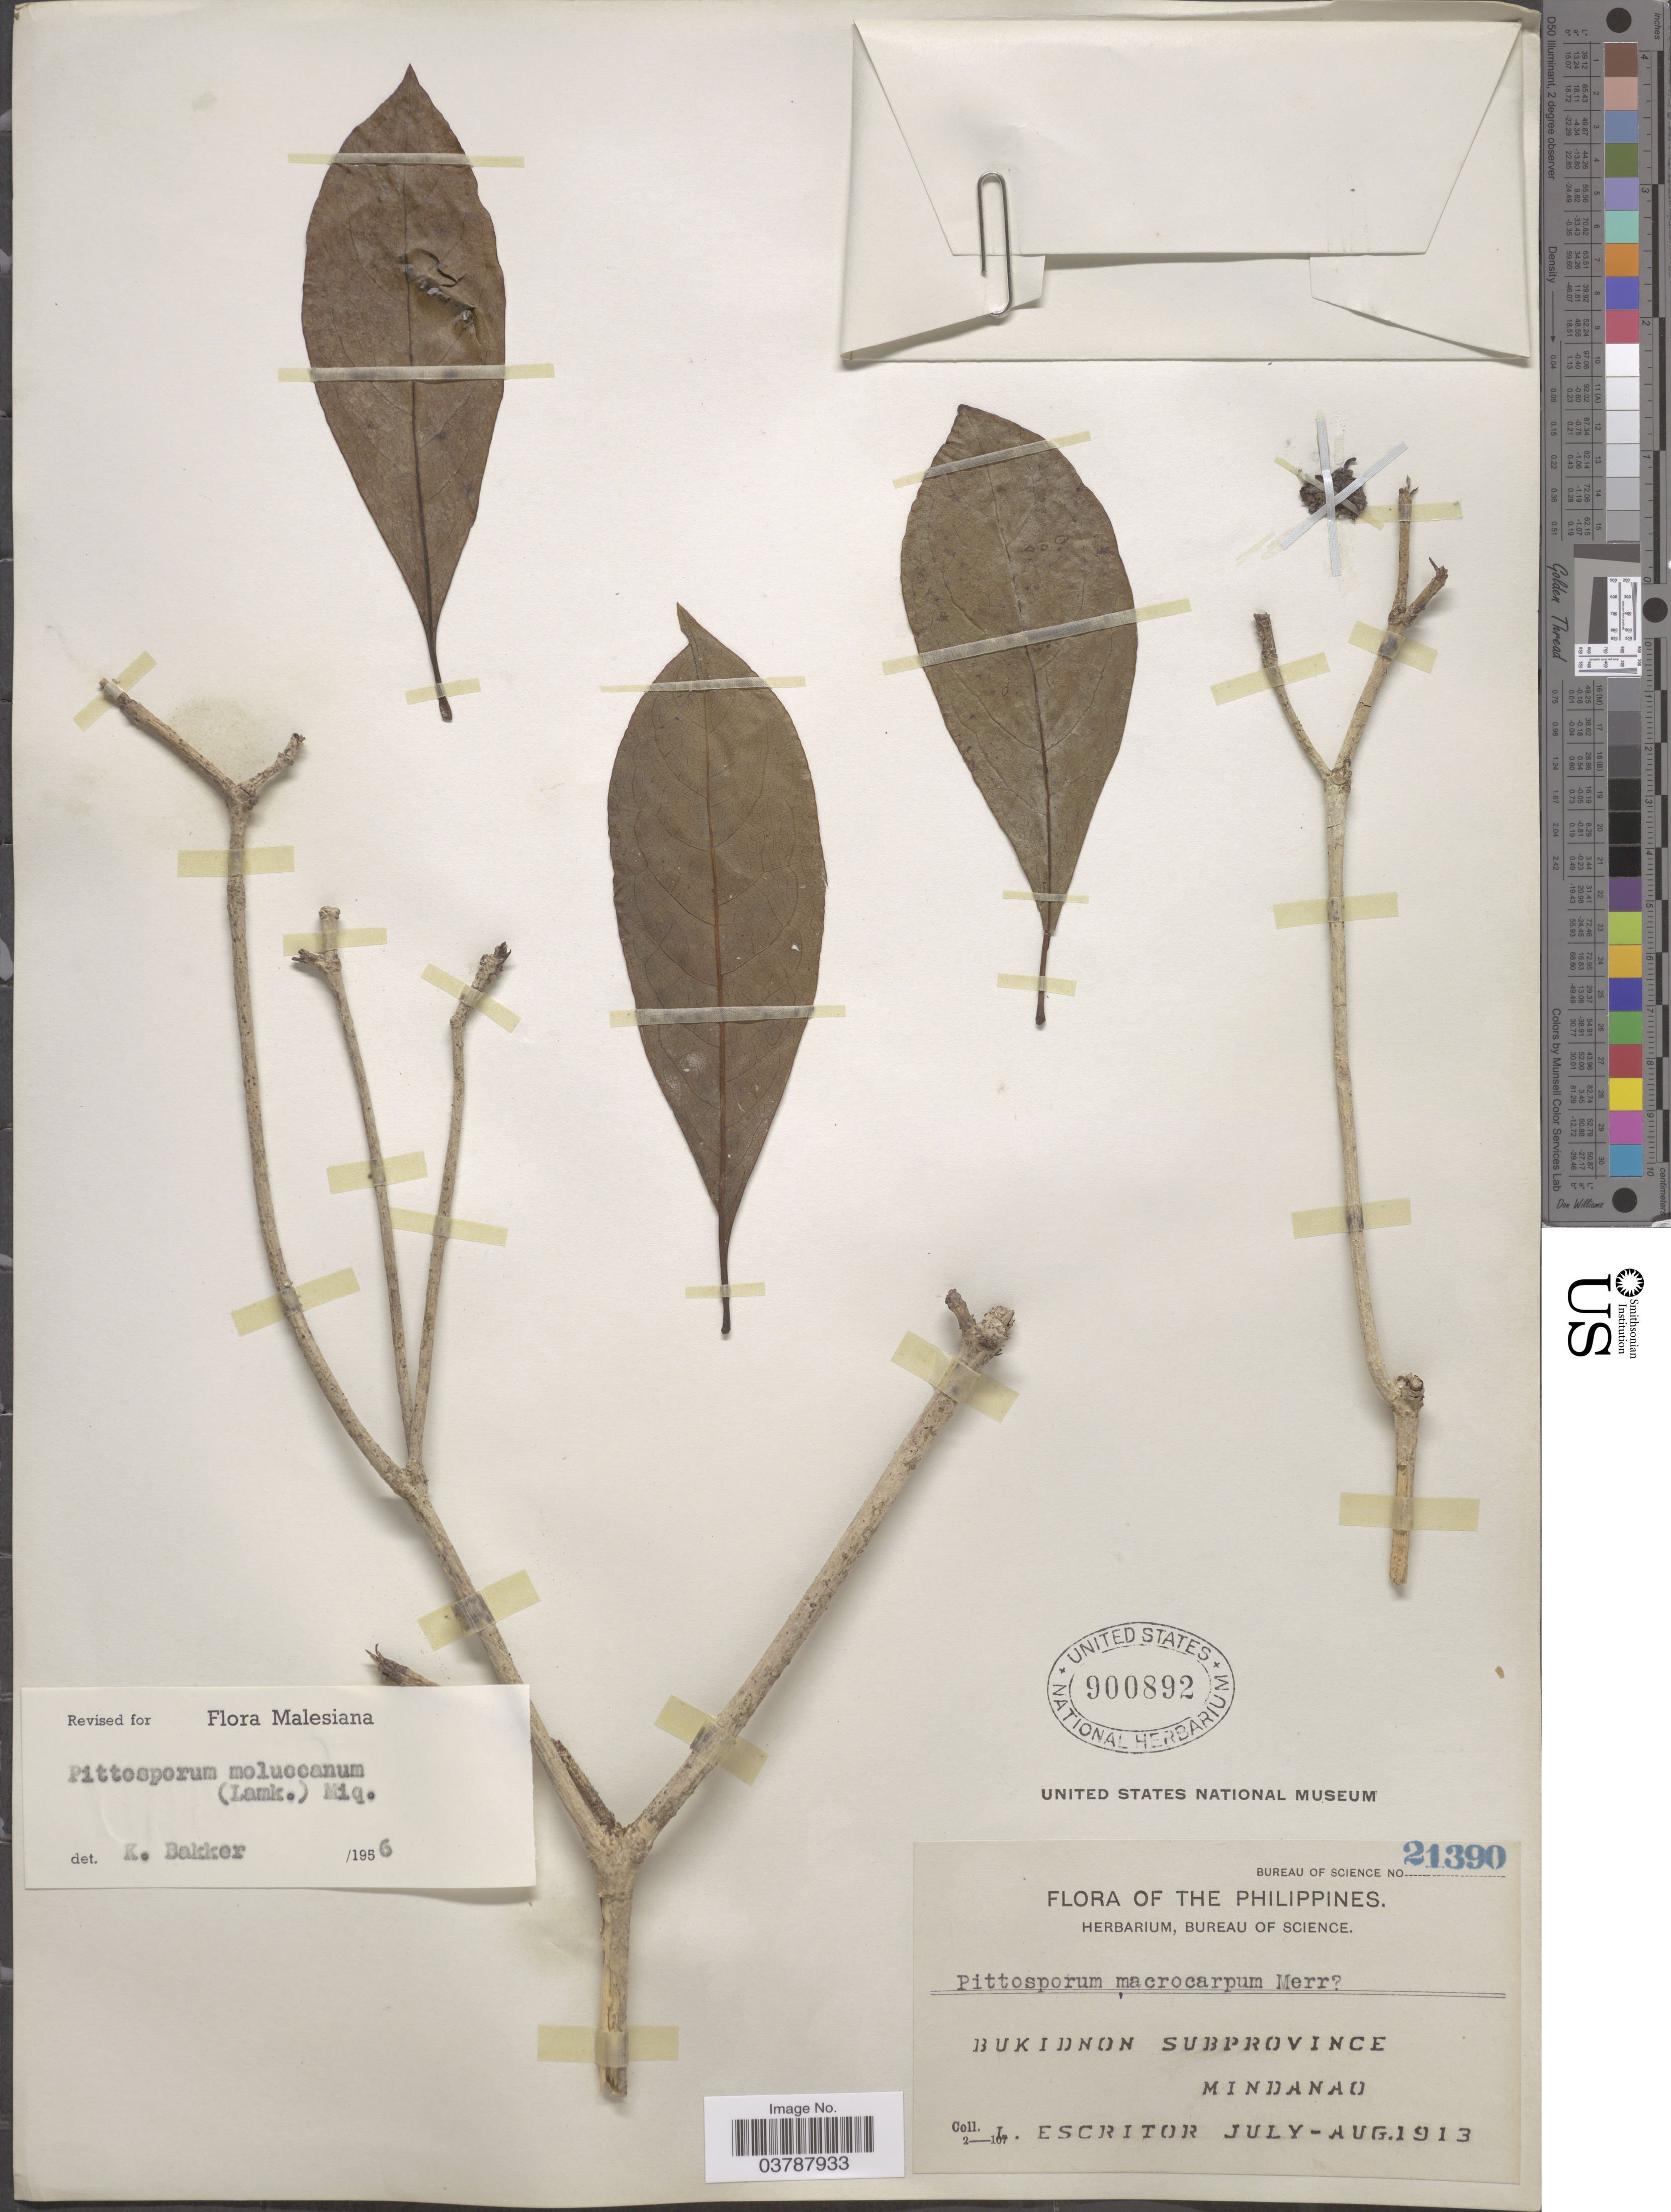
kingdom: Plantae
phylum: Tracheophyta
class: Magnoliopsida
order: Apiales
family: Pittosporaceae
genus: Pittosporum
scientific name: Pittosporum moluccanum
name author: (Lam.) Miq.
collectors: L. Escritor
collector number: Bureau of Science 21390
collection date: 1913-07/1913-08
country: Philippines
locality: Bukidnon Subprovince. Mindanao.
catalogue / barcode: US 900892